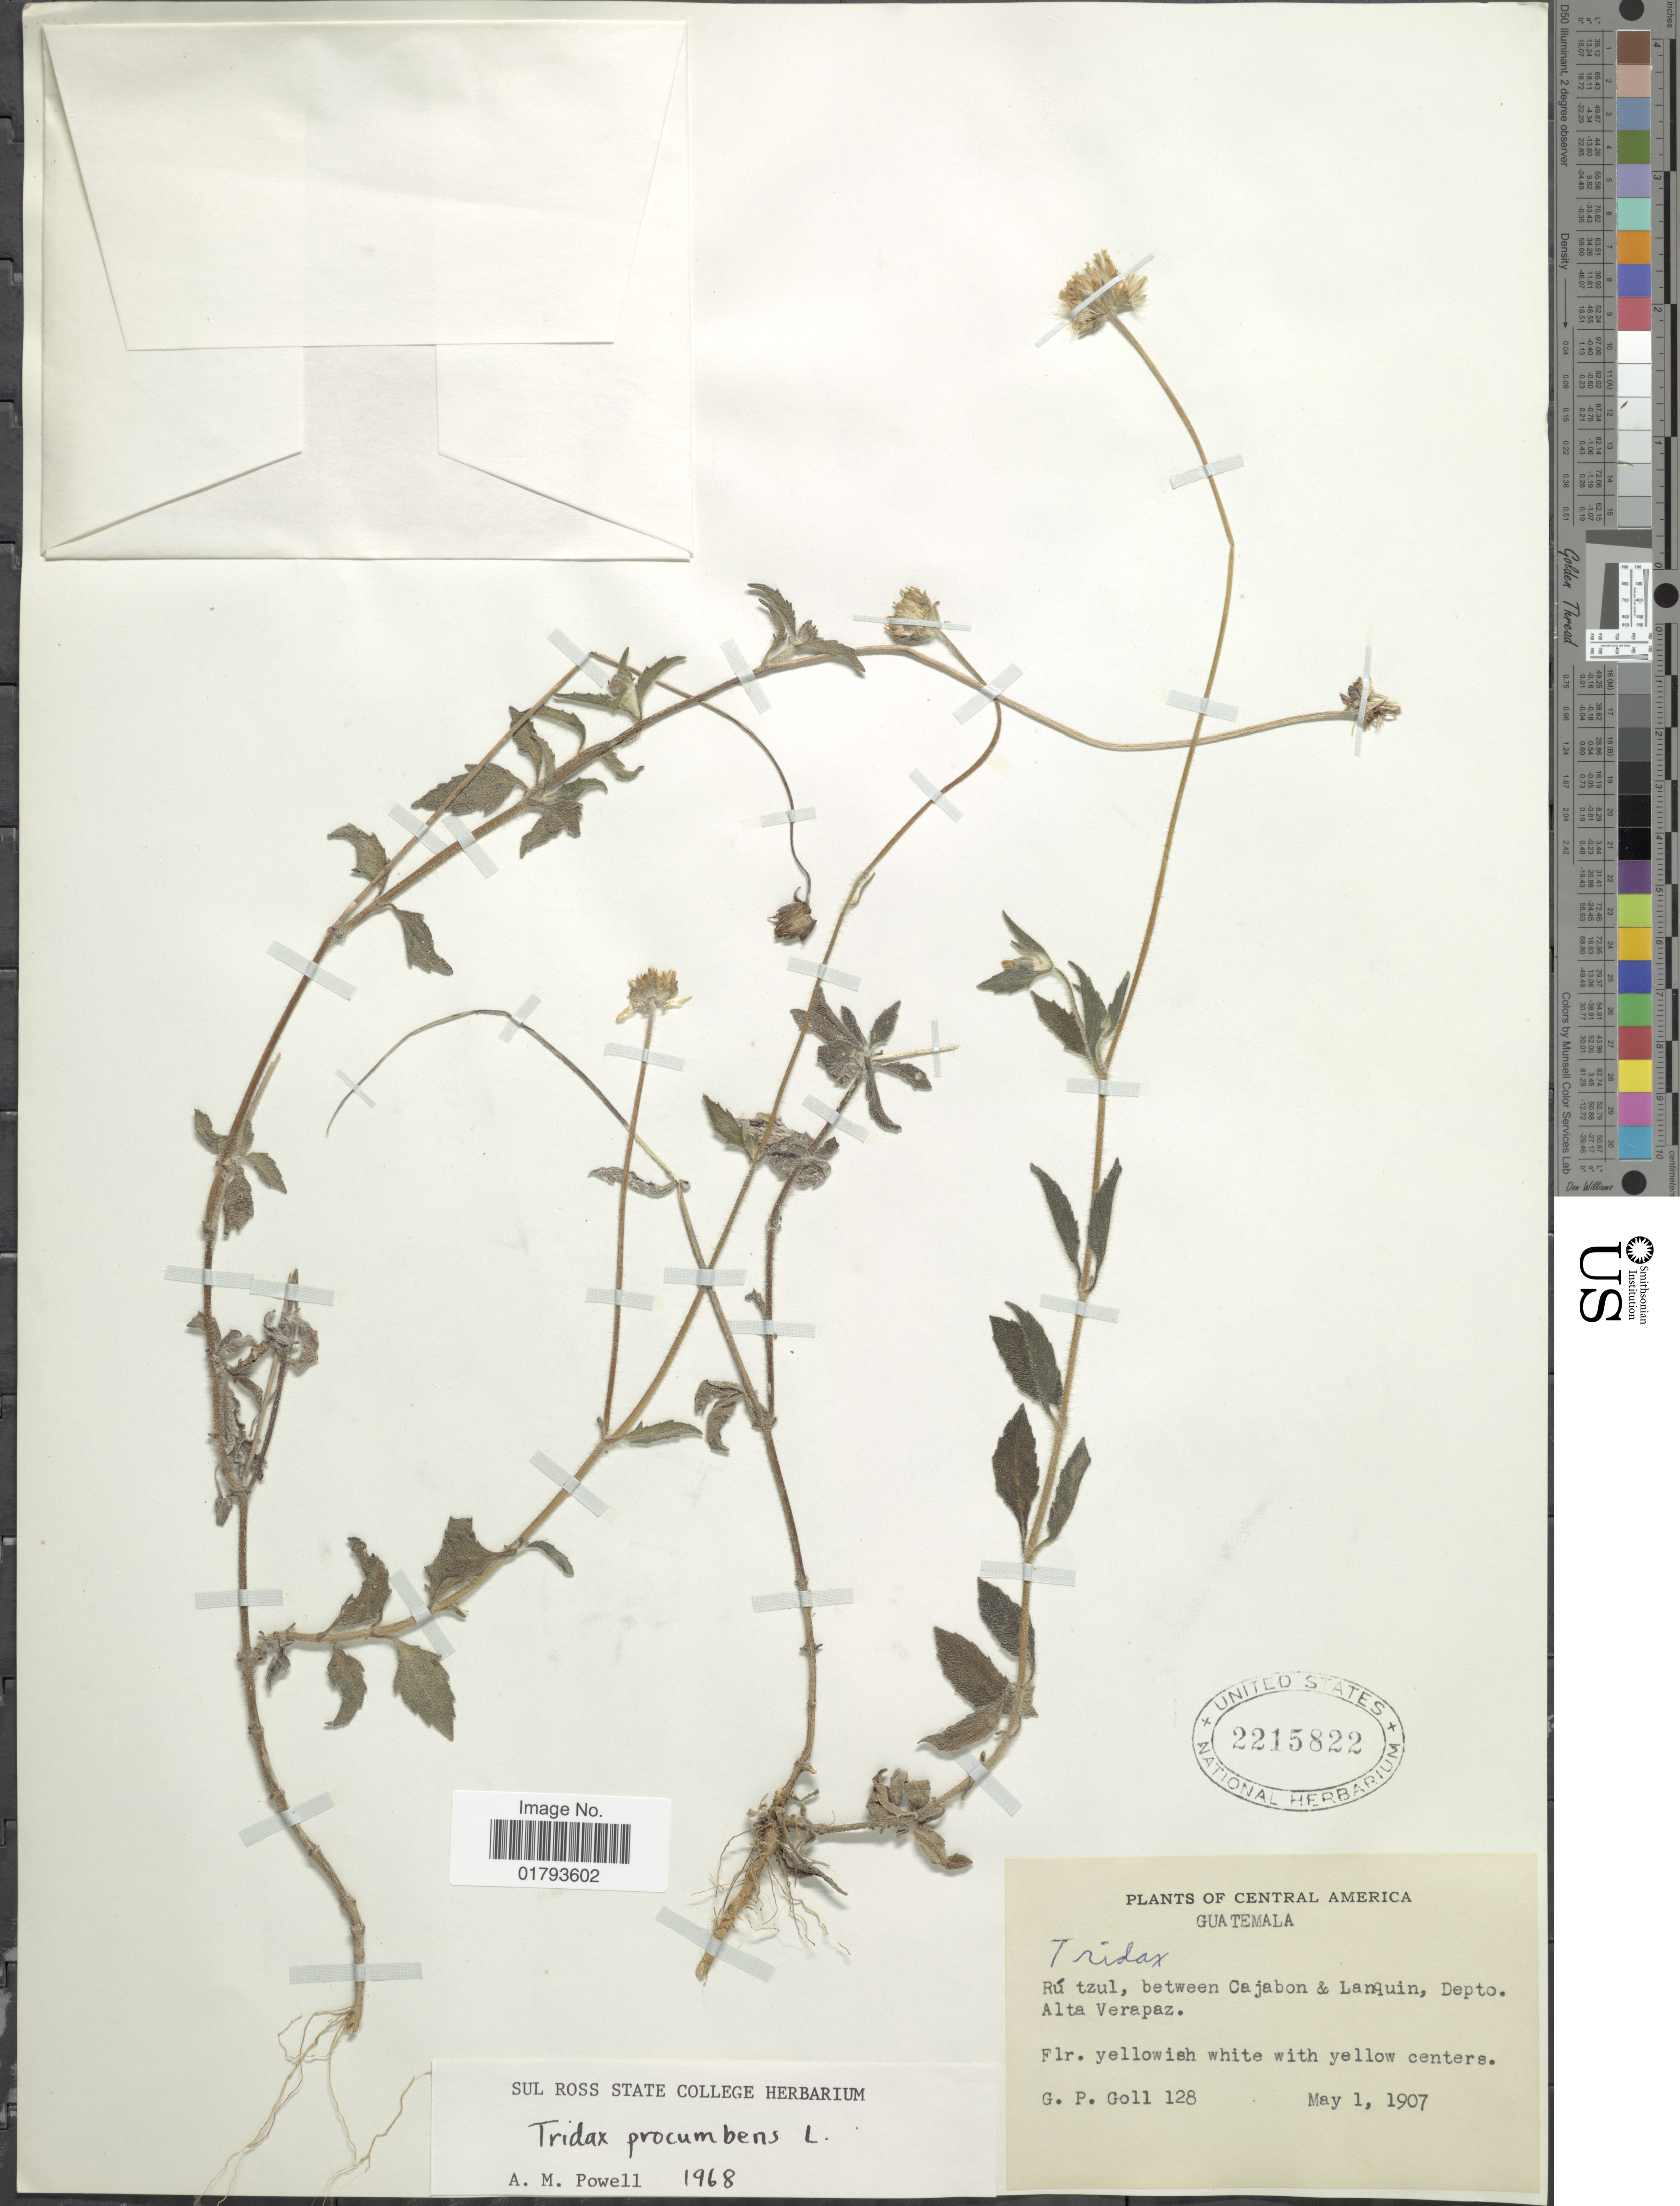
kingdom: Plantae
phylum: Tracheophyta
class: Magnoliopsida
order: Asterales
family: Asteraceae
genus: Tridax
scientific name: Tridax procumbens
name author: L.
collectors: G. P. Goll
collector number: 128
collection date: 1907-05-01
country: Guatemala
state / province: Alta Verapaz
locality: Ru tzul, between Cajabon & Lanquin, Depto. Alta Verapaz.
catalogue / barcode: US 2215822